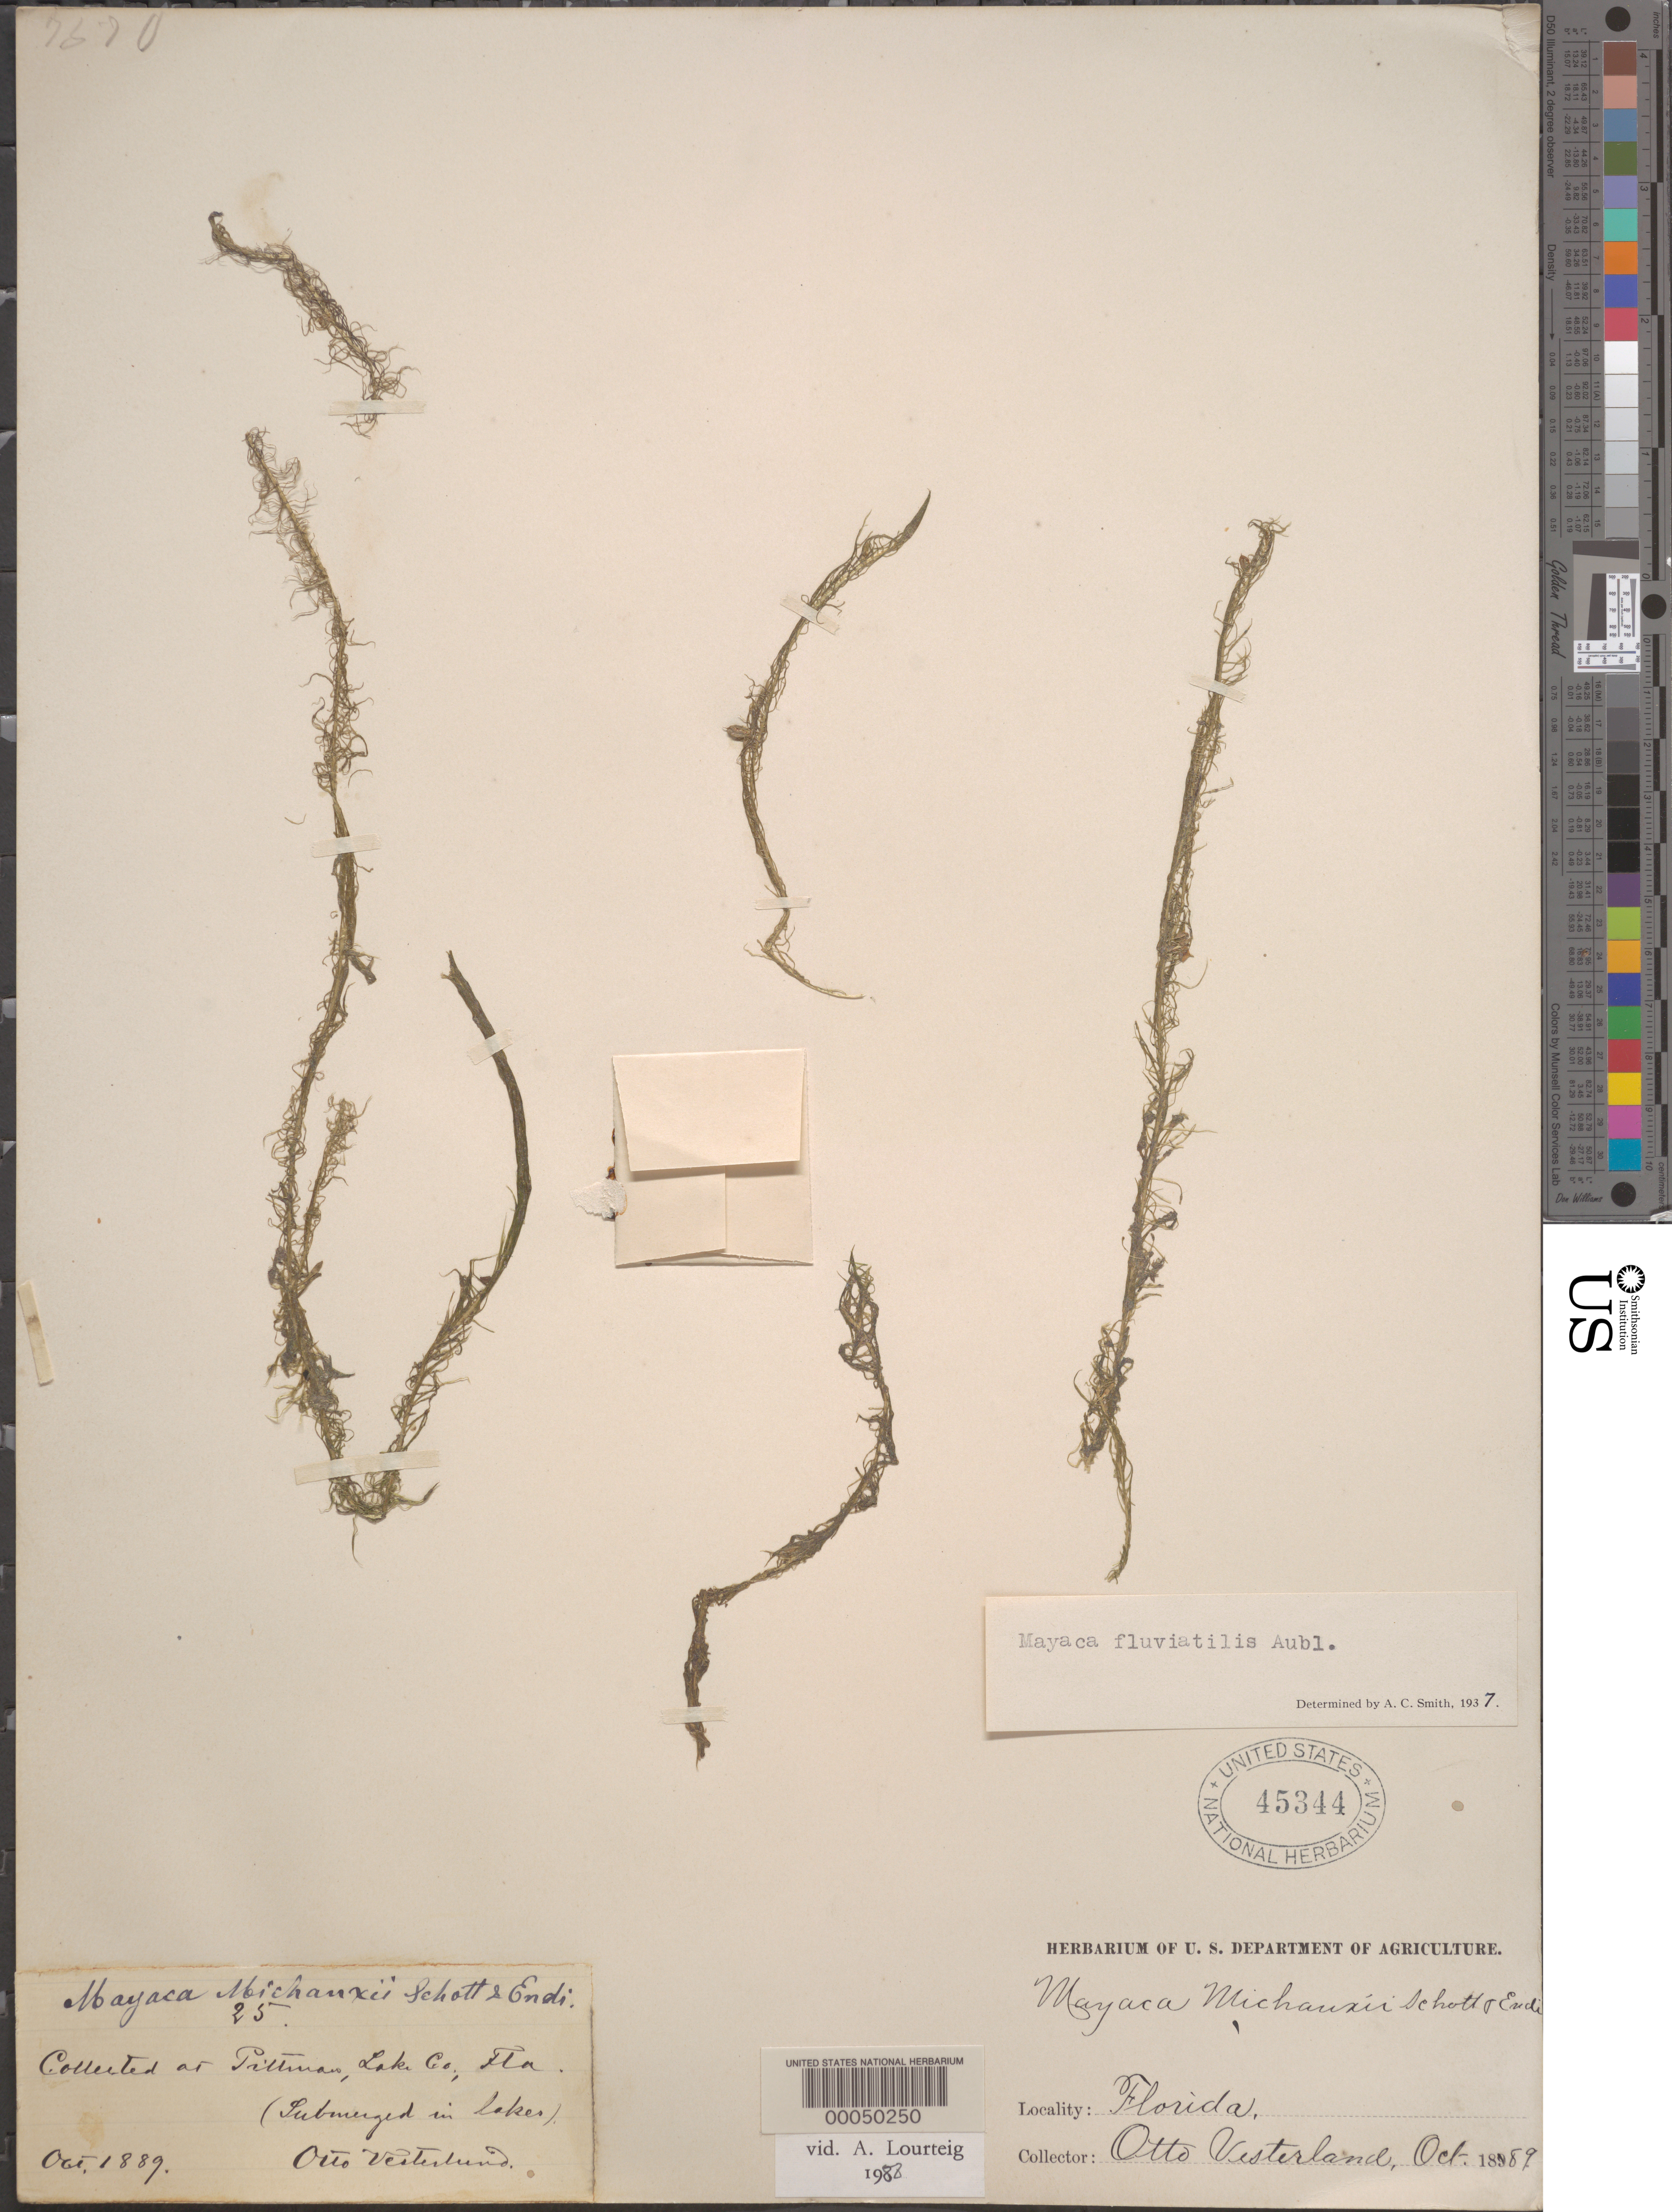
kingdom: Plantae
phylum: Tracheophyta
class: Liliopsida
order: Poales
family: Mayacaceae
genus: Mayaca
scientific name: Mayaca fluviatilis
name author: Aubl.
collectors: O. Vesterland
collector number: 25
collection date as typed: Oct 1889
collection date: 1889-10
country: United States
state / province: Florida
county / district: Lake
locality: Pittman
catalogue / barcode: US 45344